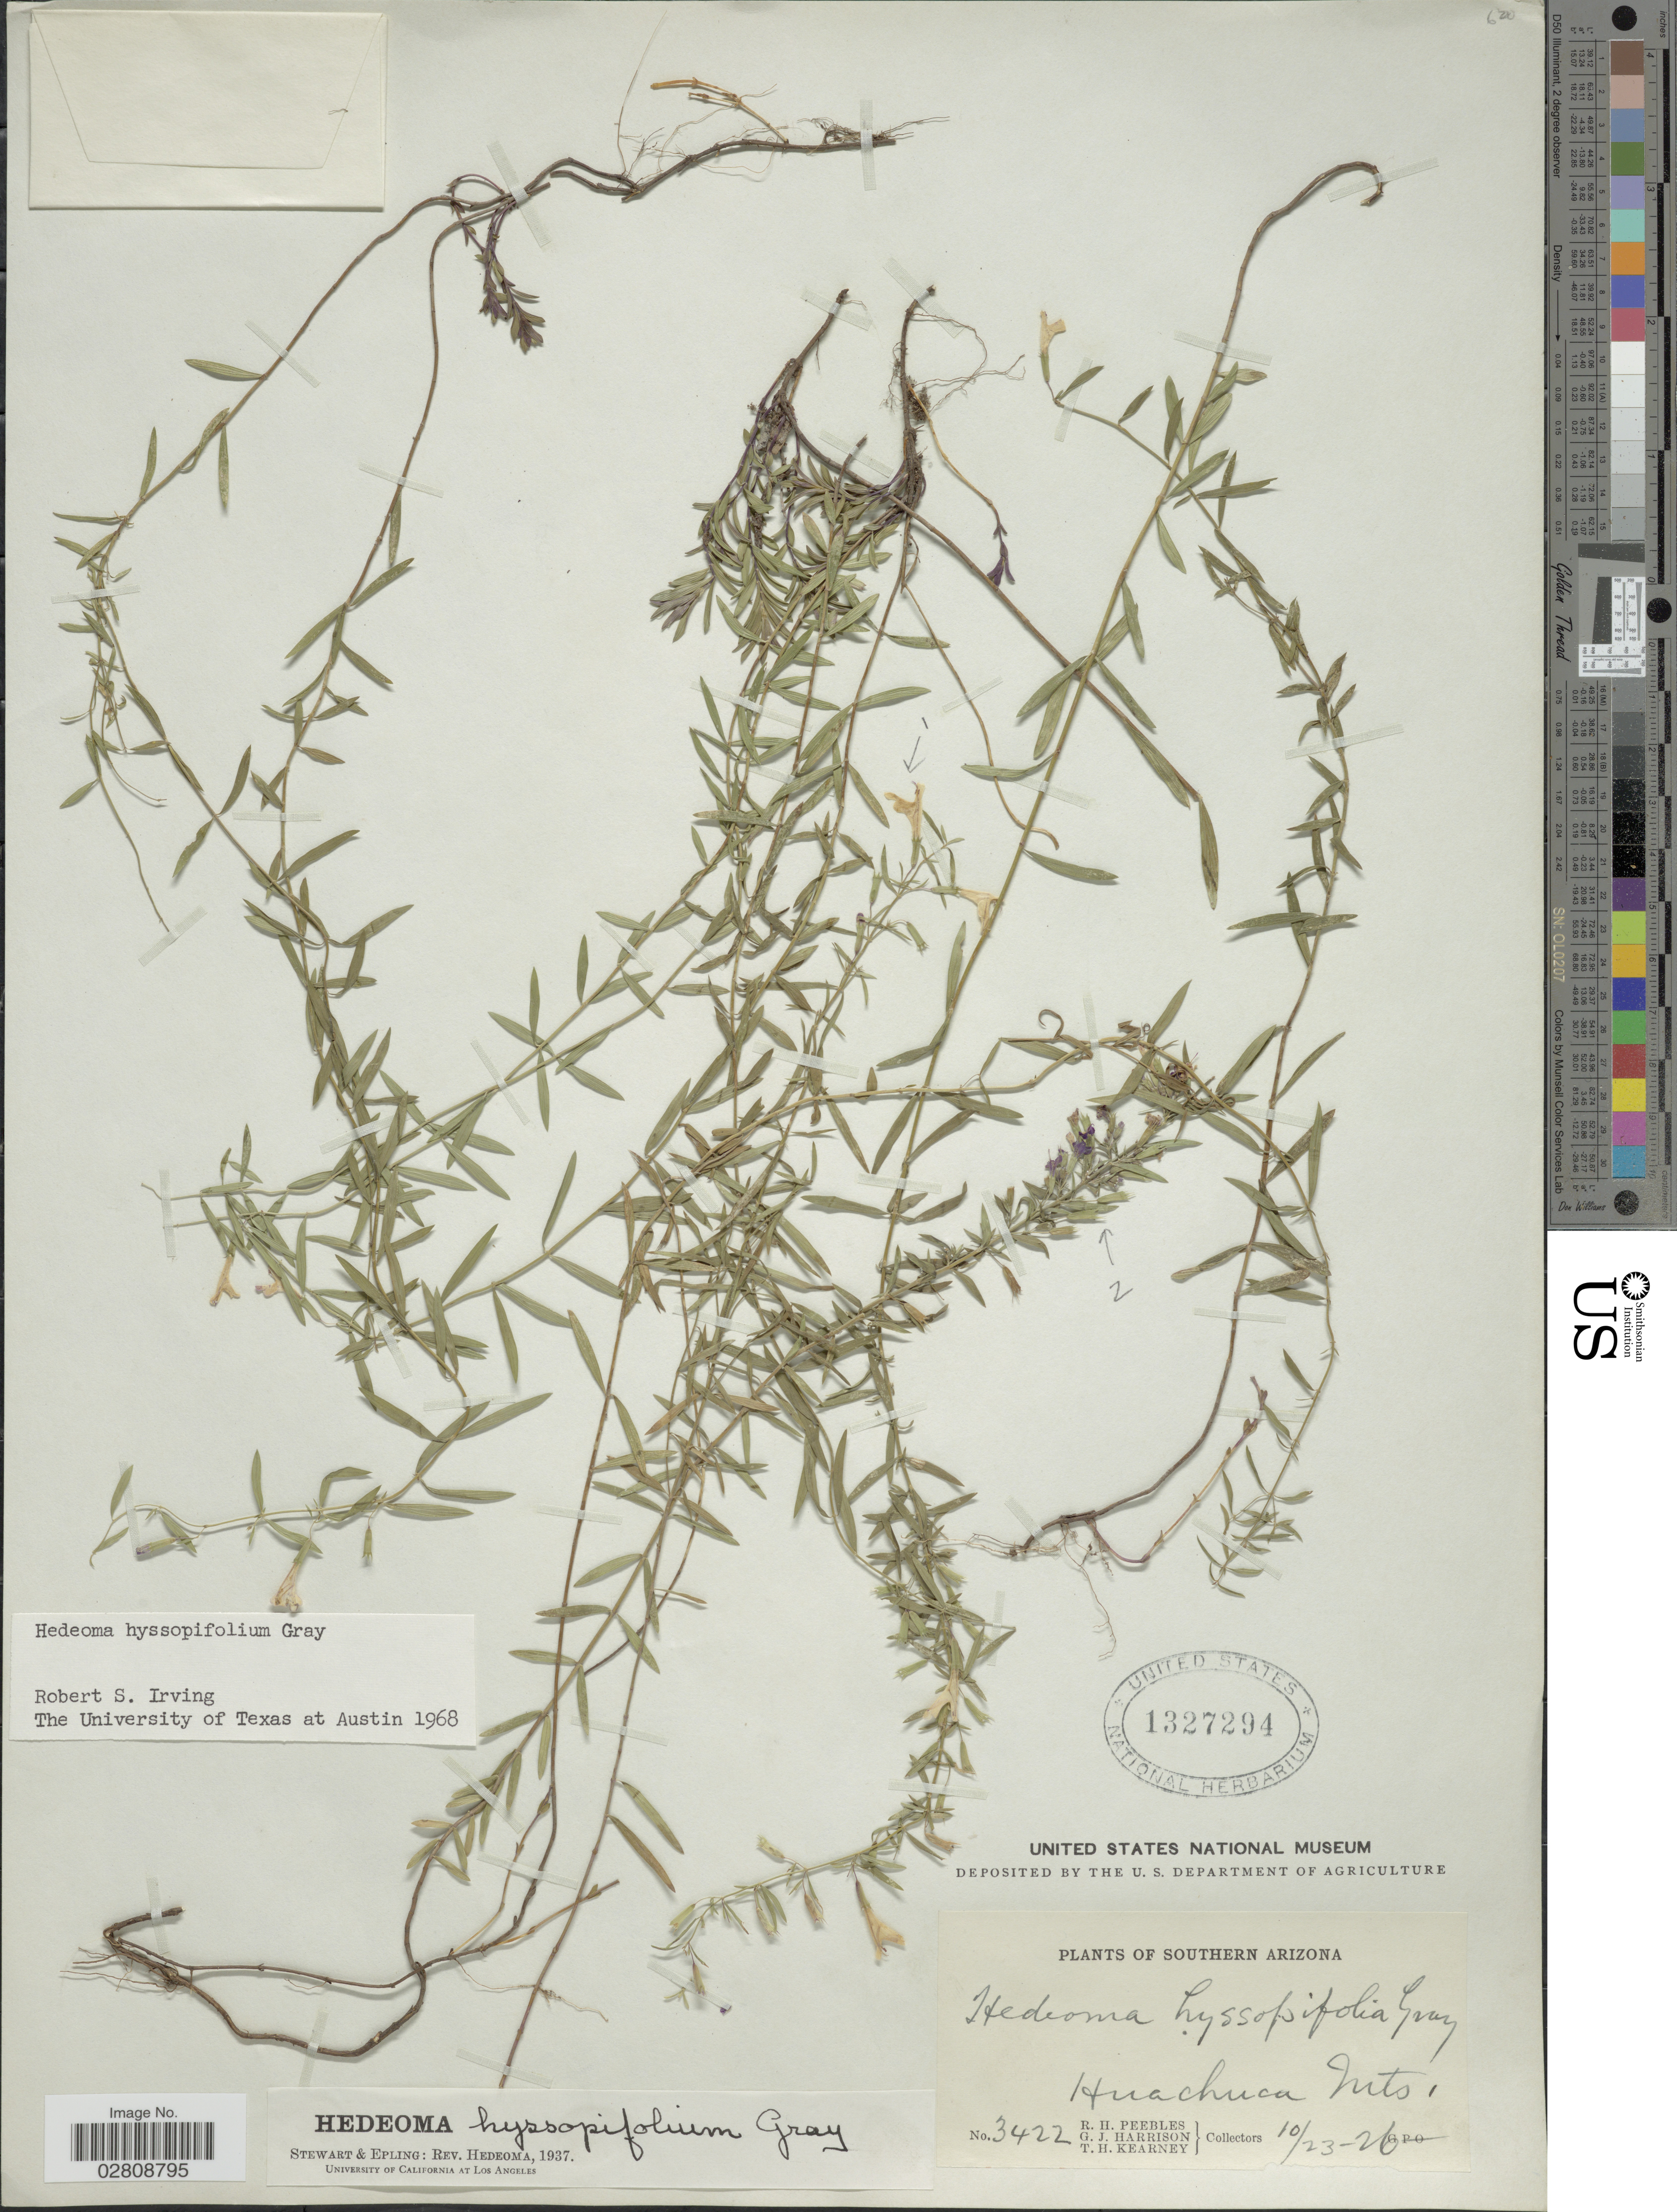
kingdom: Plantae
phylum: Tracheophyta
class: Magnoliopsida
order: Lamiales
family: Lamiaceae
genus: Hedeoma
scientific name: Hedeoma hyssopifolia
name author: A. Gray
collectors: R. H. Peebles, G. J. Harrison & T. H. Kearney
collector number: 3422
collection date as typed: Transcribed d/m/y: 23/10/26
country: United States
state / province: Arizona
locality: Southern Arizona, Huachuaca Mts.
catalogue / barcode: US 1327294